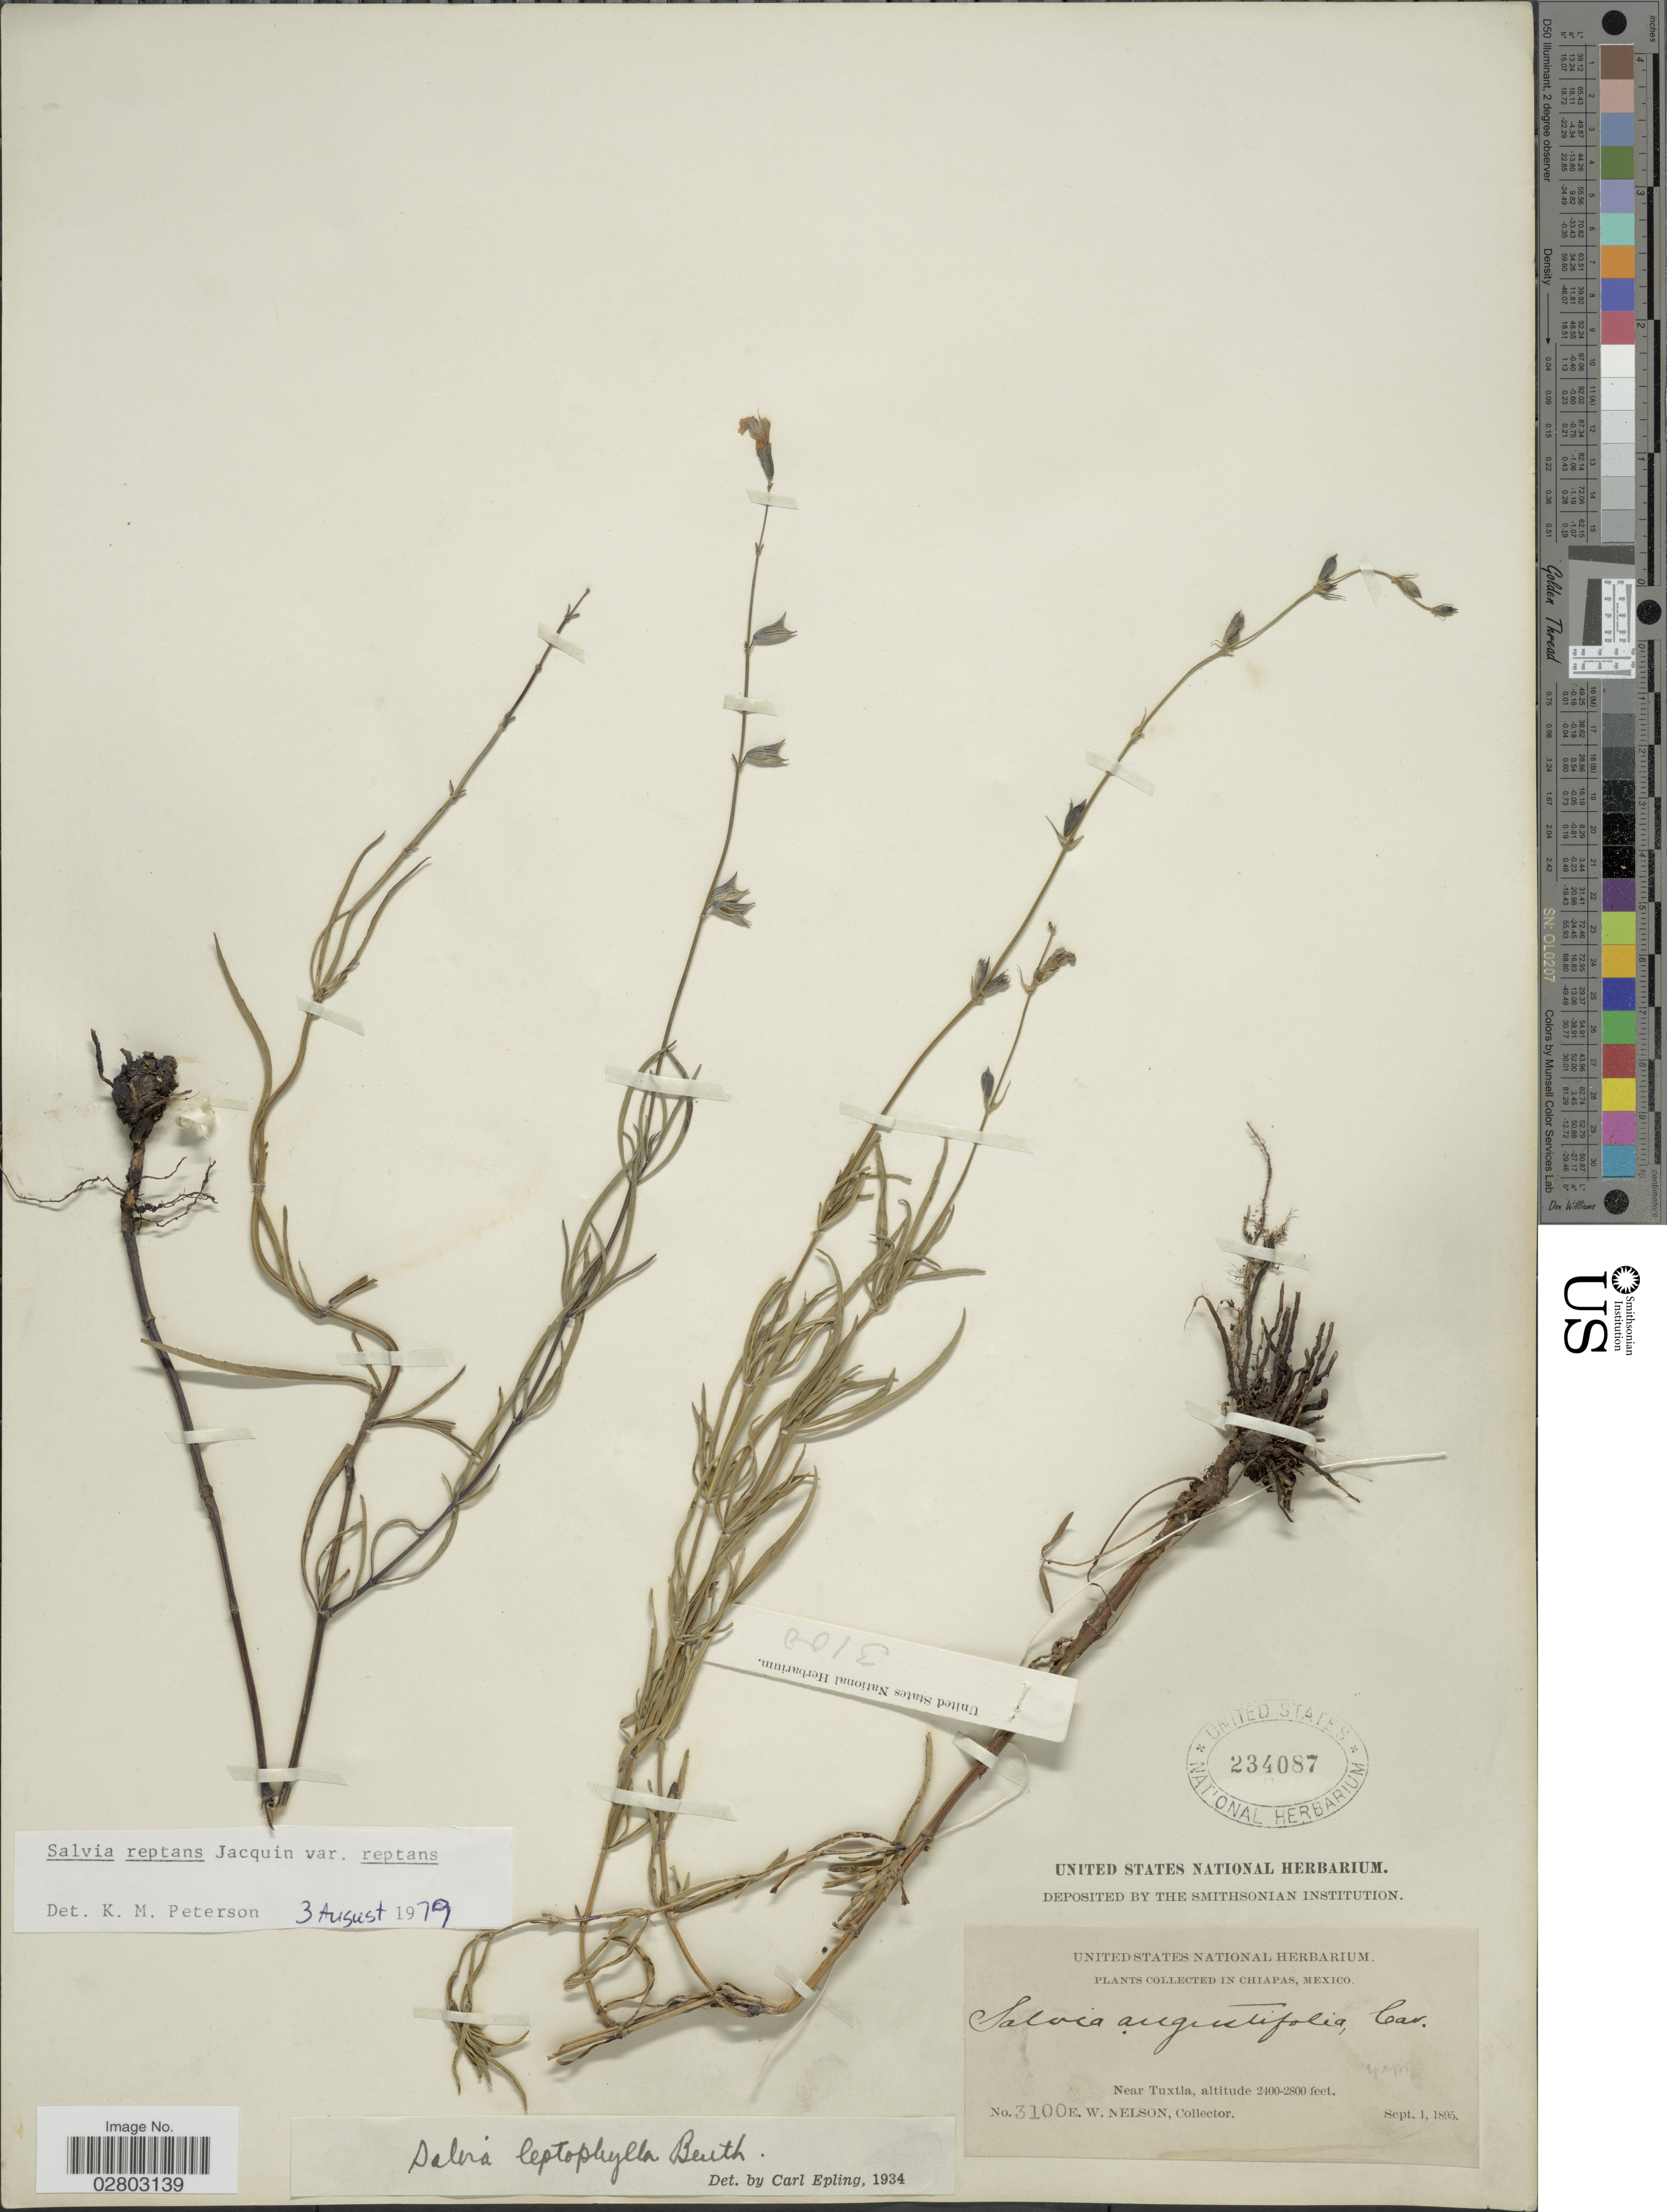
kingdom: Plantae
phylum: Tracheophyta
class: Magnoliopsida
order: Lamiales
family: Lamiaceae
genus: Salvia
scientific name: Salvia reptans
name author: Jacq.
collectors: E. W. Nelson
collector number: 3100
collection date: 1895-09-01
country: Mexico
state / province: Chiapas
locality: Near Tuxtla.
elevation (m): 732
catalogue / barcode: US 234087